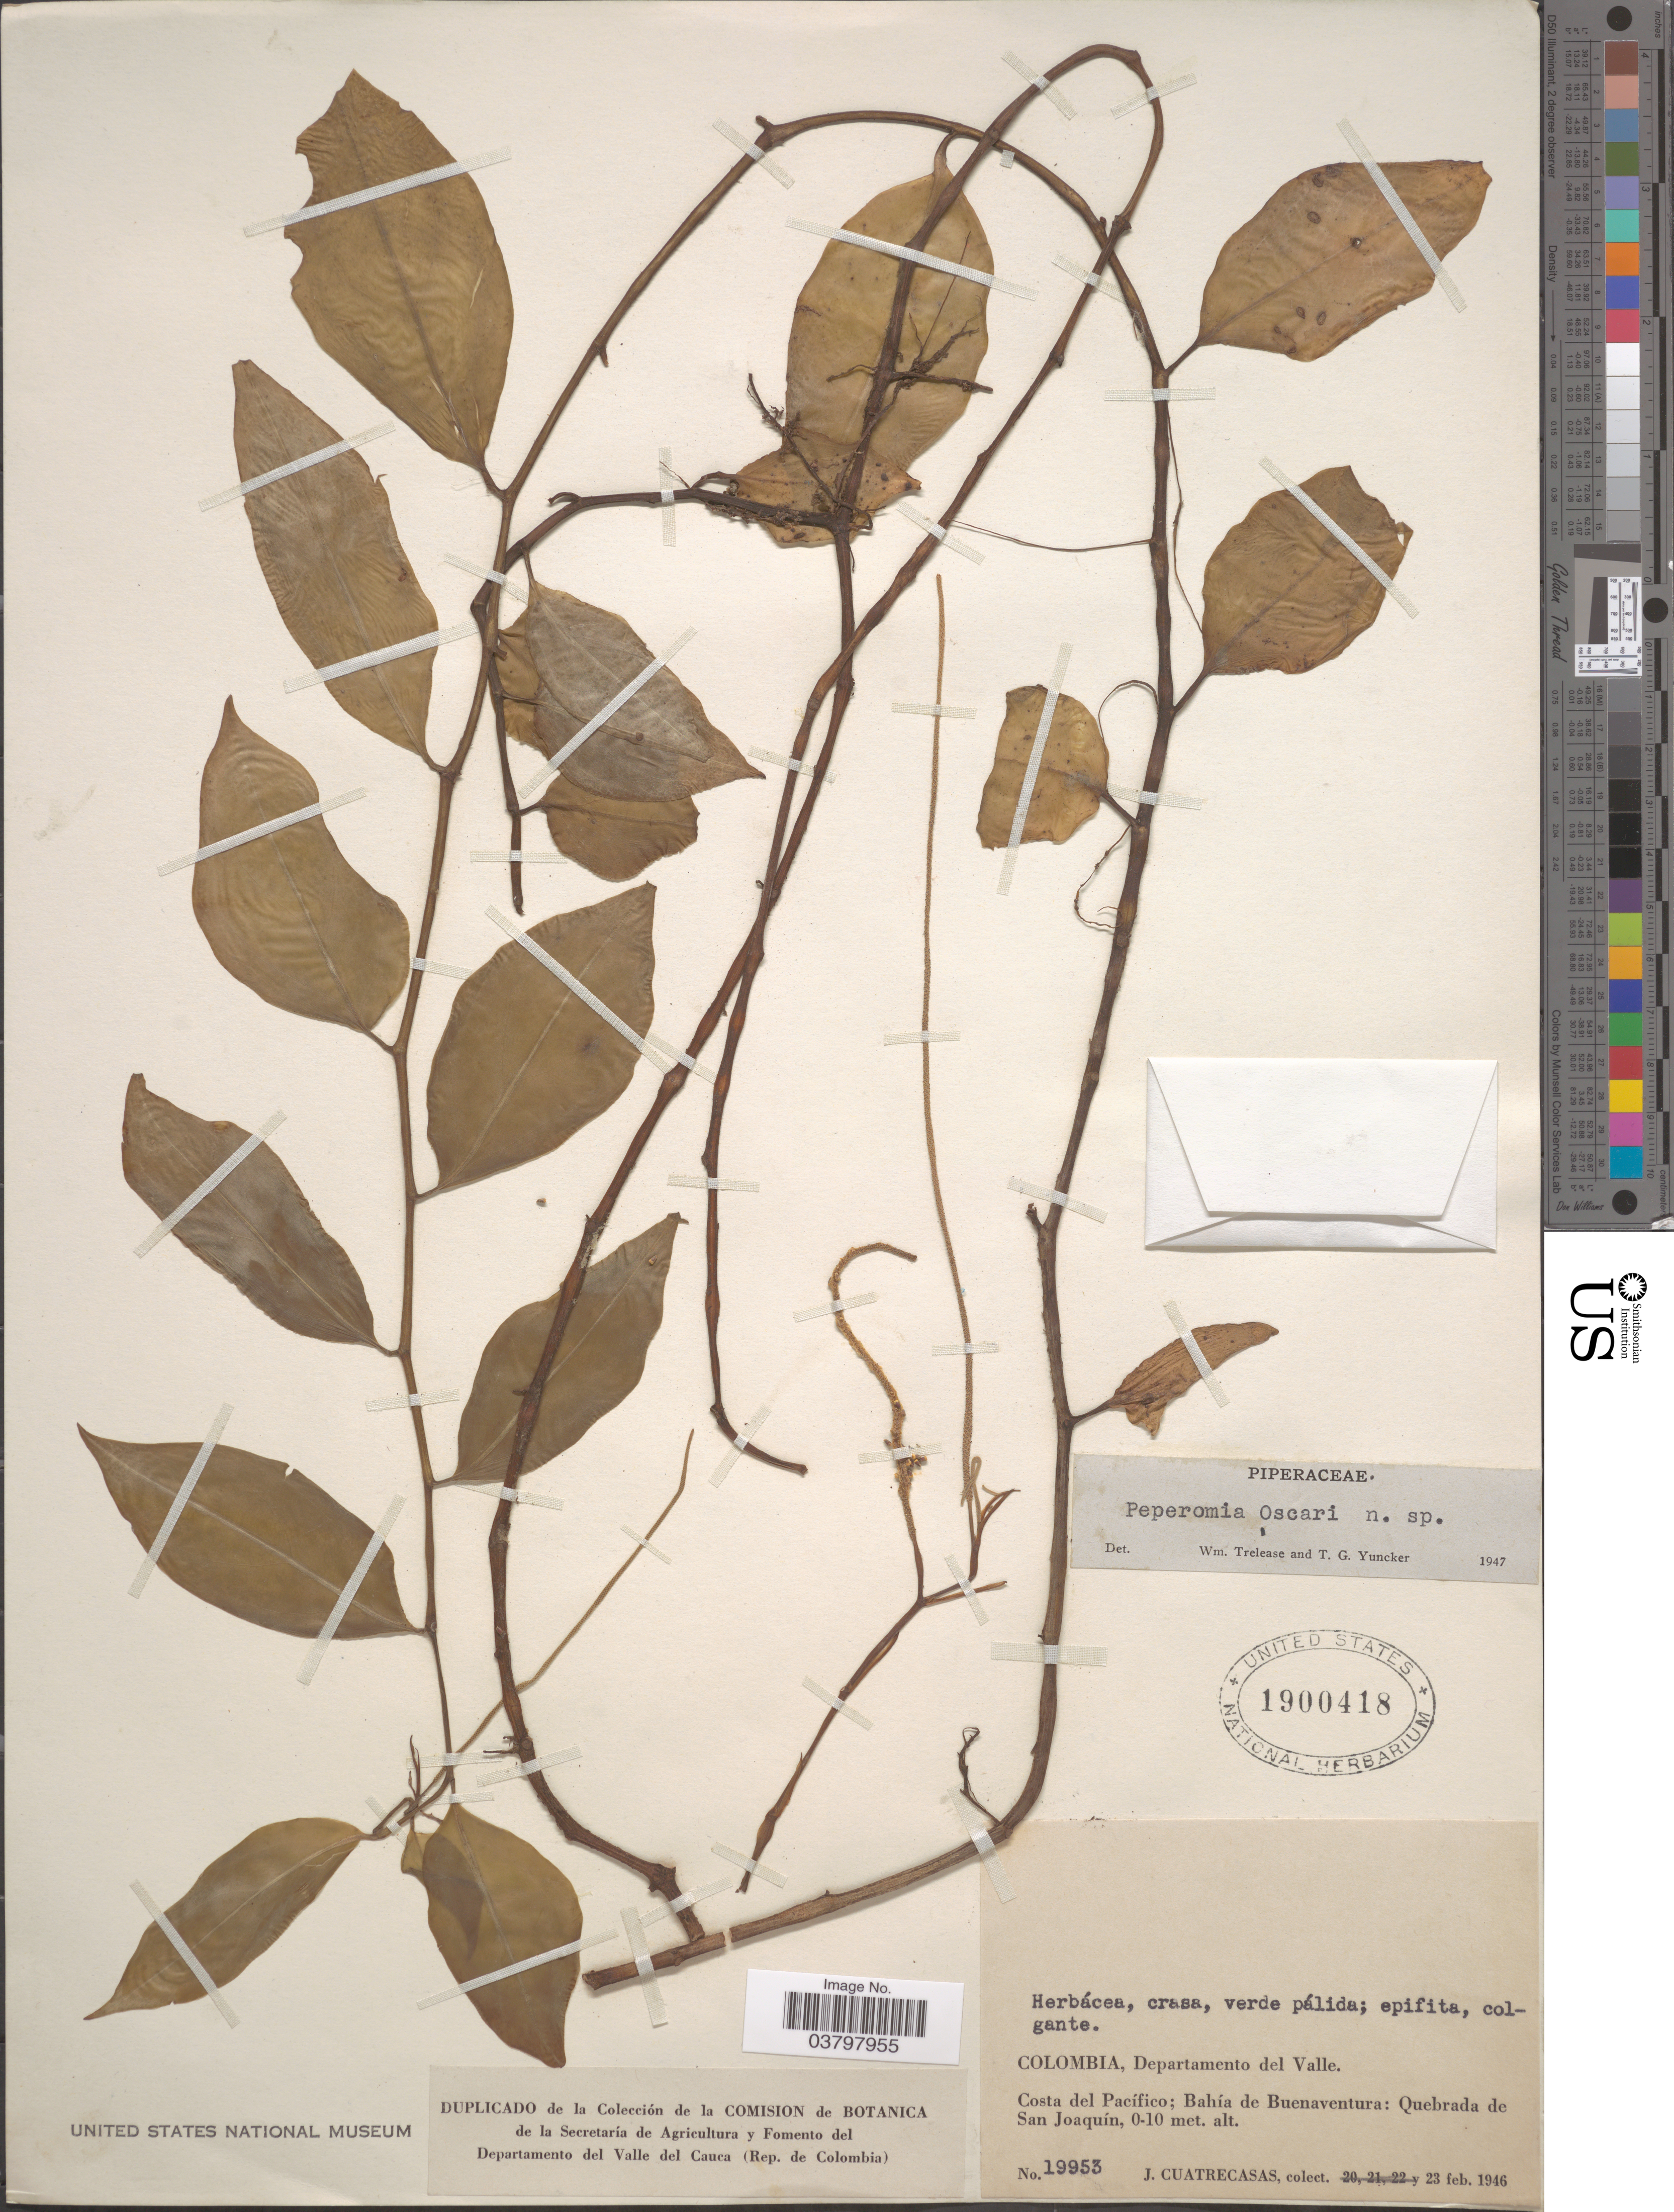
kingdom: Plantae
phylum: Tracheophyta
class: Magnoliopsida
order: Piperales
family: Piperaceae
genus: Peperomia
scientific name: Peperomia oscarii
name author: Trel. & Yunck.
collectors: J. Cuatrecasas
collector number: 19953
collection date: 1946-02-23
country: Colombia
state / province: Valle del Cauca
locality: Departamento del Valle. Costa del Pacífico; Bahía de Buenaventura: Quebrada de San Joaquín.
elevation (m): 0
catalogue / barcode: US 1900418